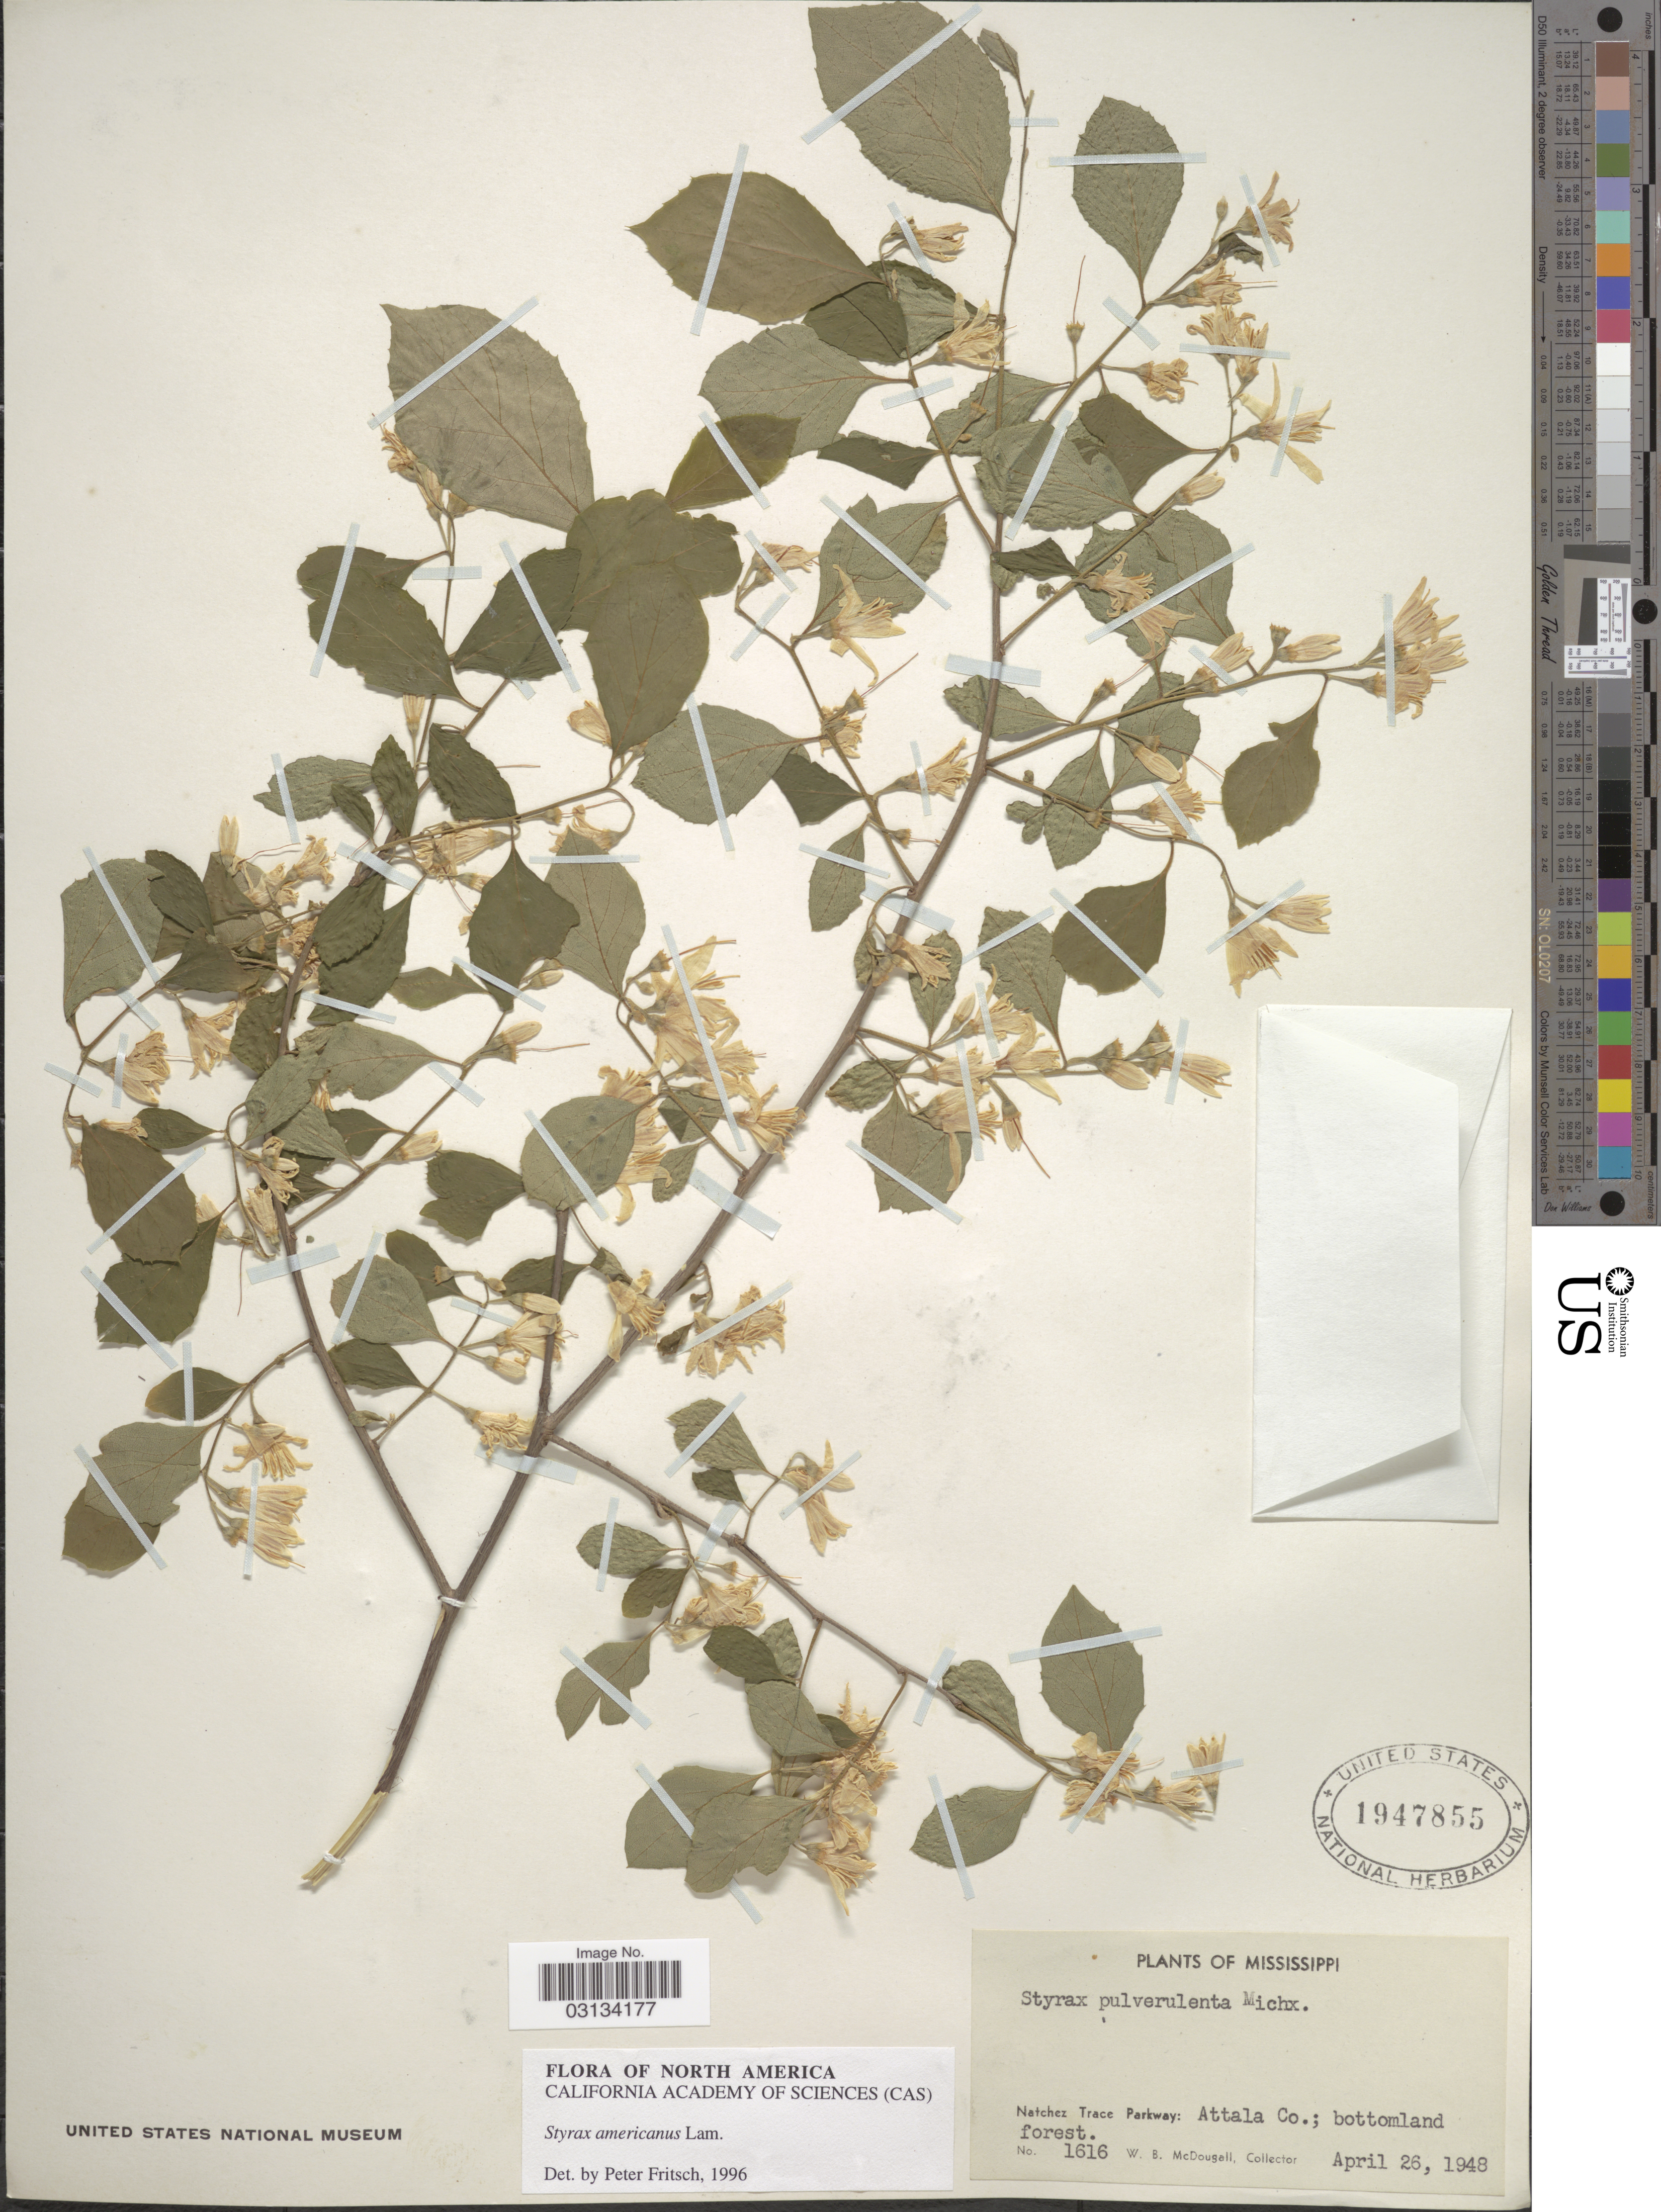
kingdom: Plantae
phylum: Tracheophyta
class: Magnoliopsida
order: Ericales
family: Styracaceae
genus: Styrax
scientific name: Styrax americanus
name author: Lam.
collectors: W. B. McDougall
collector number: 1616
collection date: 1948-04-26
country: United States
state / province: Mississippi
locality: Natchez Trace Parkway: Attala Co.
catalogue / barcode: US 1947855